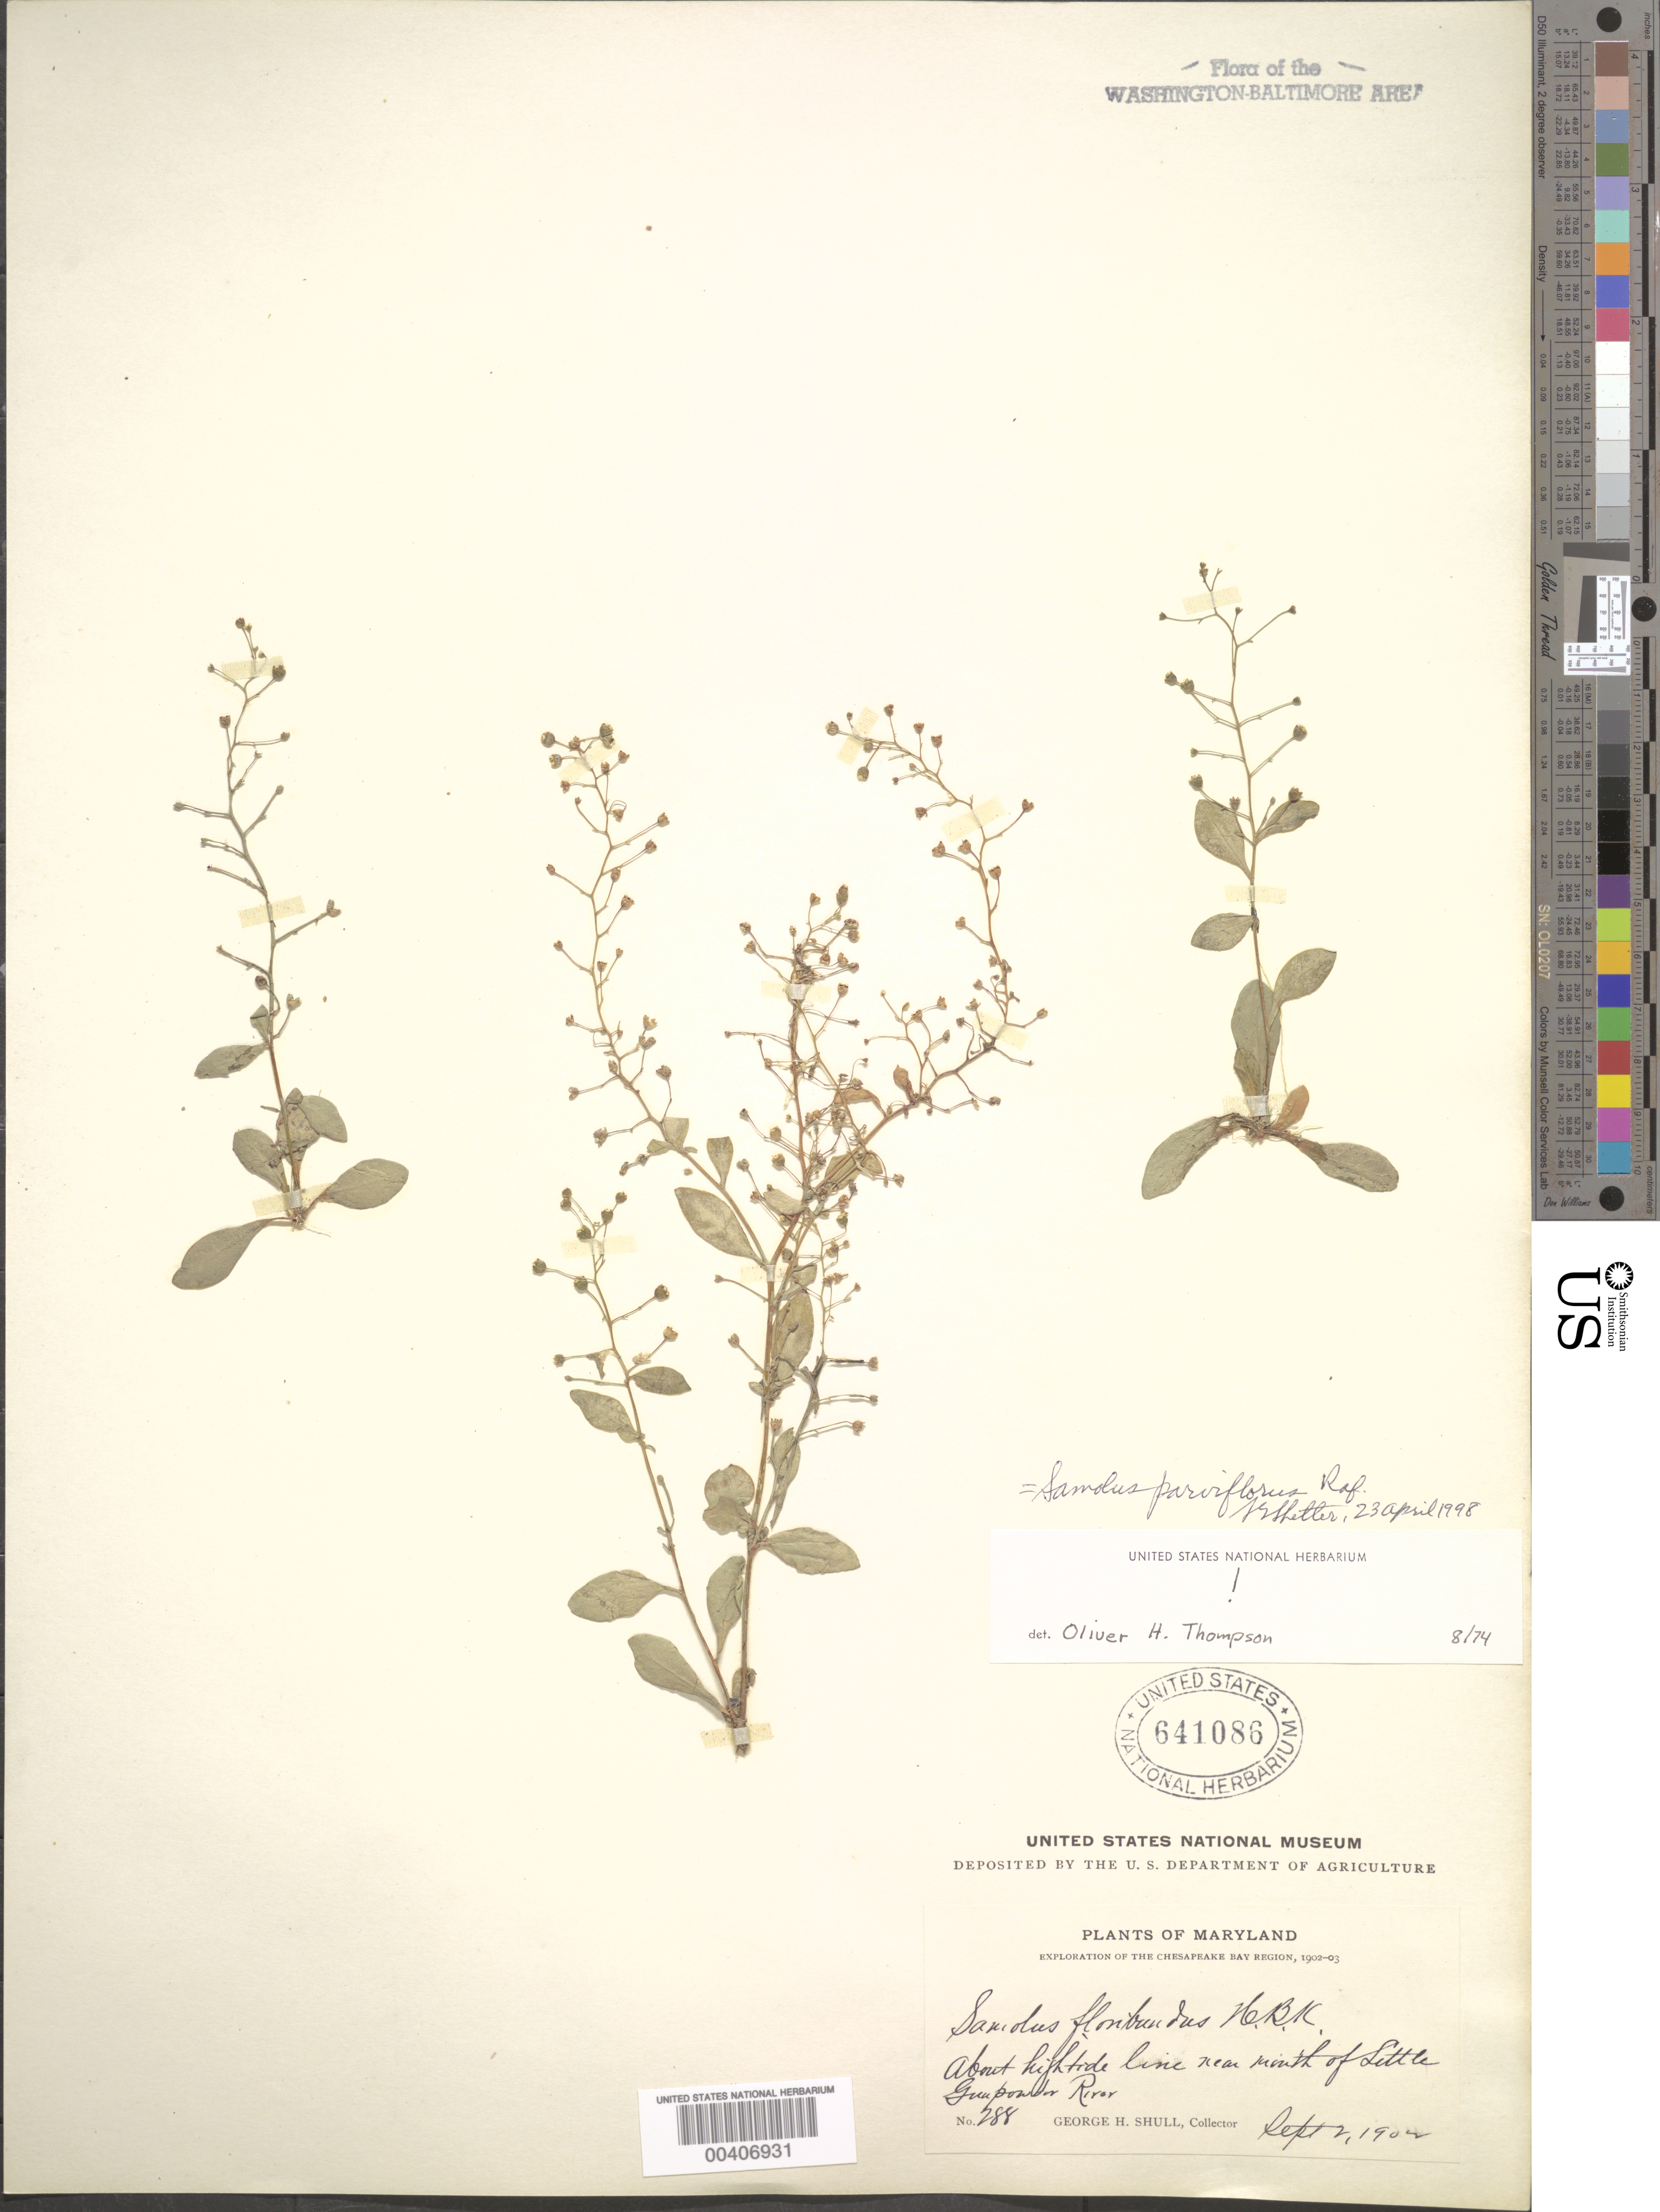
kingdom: Plantae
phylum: Tracheophyta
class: Magnoliopsida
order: Ericales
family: Primulaceae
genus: Samolus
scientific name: Samolus parviflorus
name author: Raf.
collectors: G. H. Shull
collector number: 288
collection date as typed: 02 Sep 1902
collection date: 1902-09-02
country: United States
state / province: Maryland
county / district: Harford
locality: Mouth of Little Gunpowder River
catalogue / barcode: US 641086